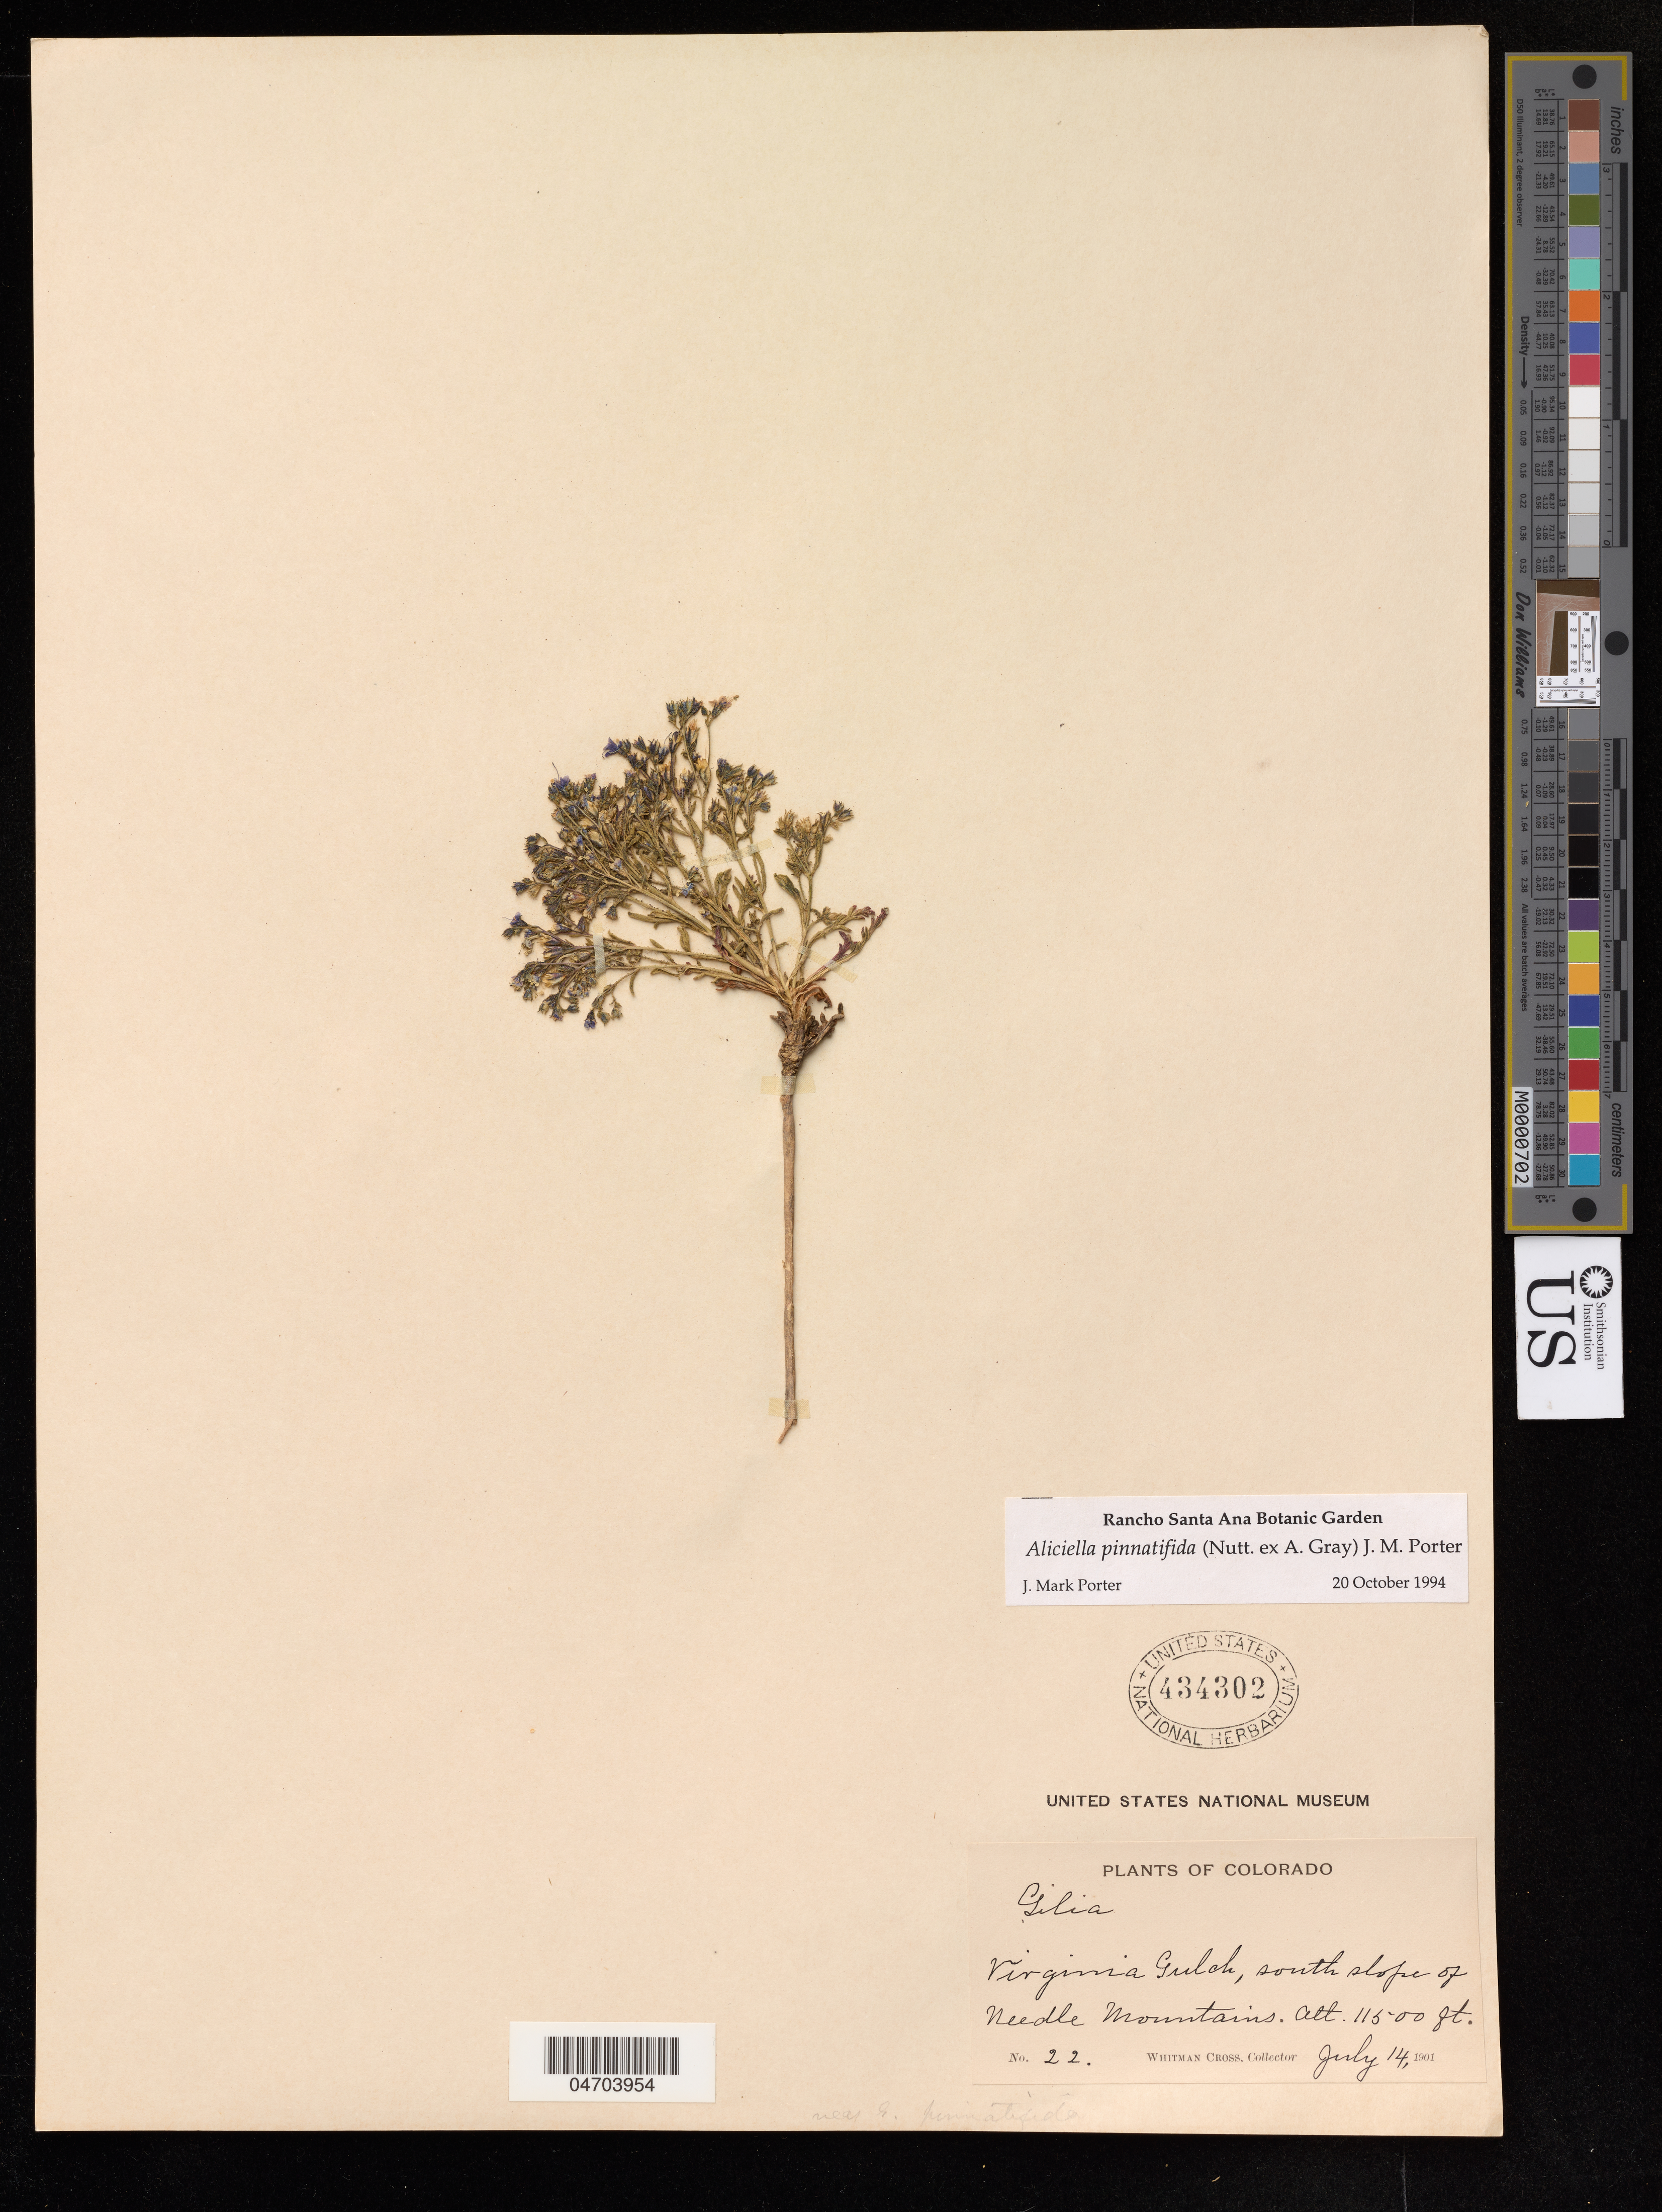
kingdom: Plantae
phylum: Tracheophyta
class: Magnoliopsida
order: Ericales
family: Polemoniaceae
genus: Aliciella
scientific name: Aliciella pinnatifida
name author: (Nutt. ex A. Gray) J.M. Porter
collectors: W. Cross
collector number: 22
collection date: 1901-07-14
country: United States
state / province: Colorado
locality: Virginia Gulch, south slope of Needle Mountains.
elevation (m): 3505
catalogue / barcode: US 434302